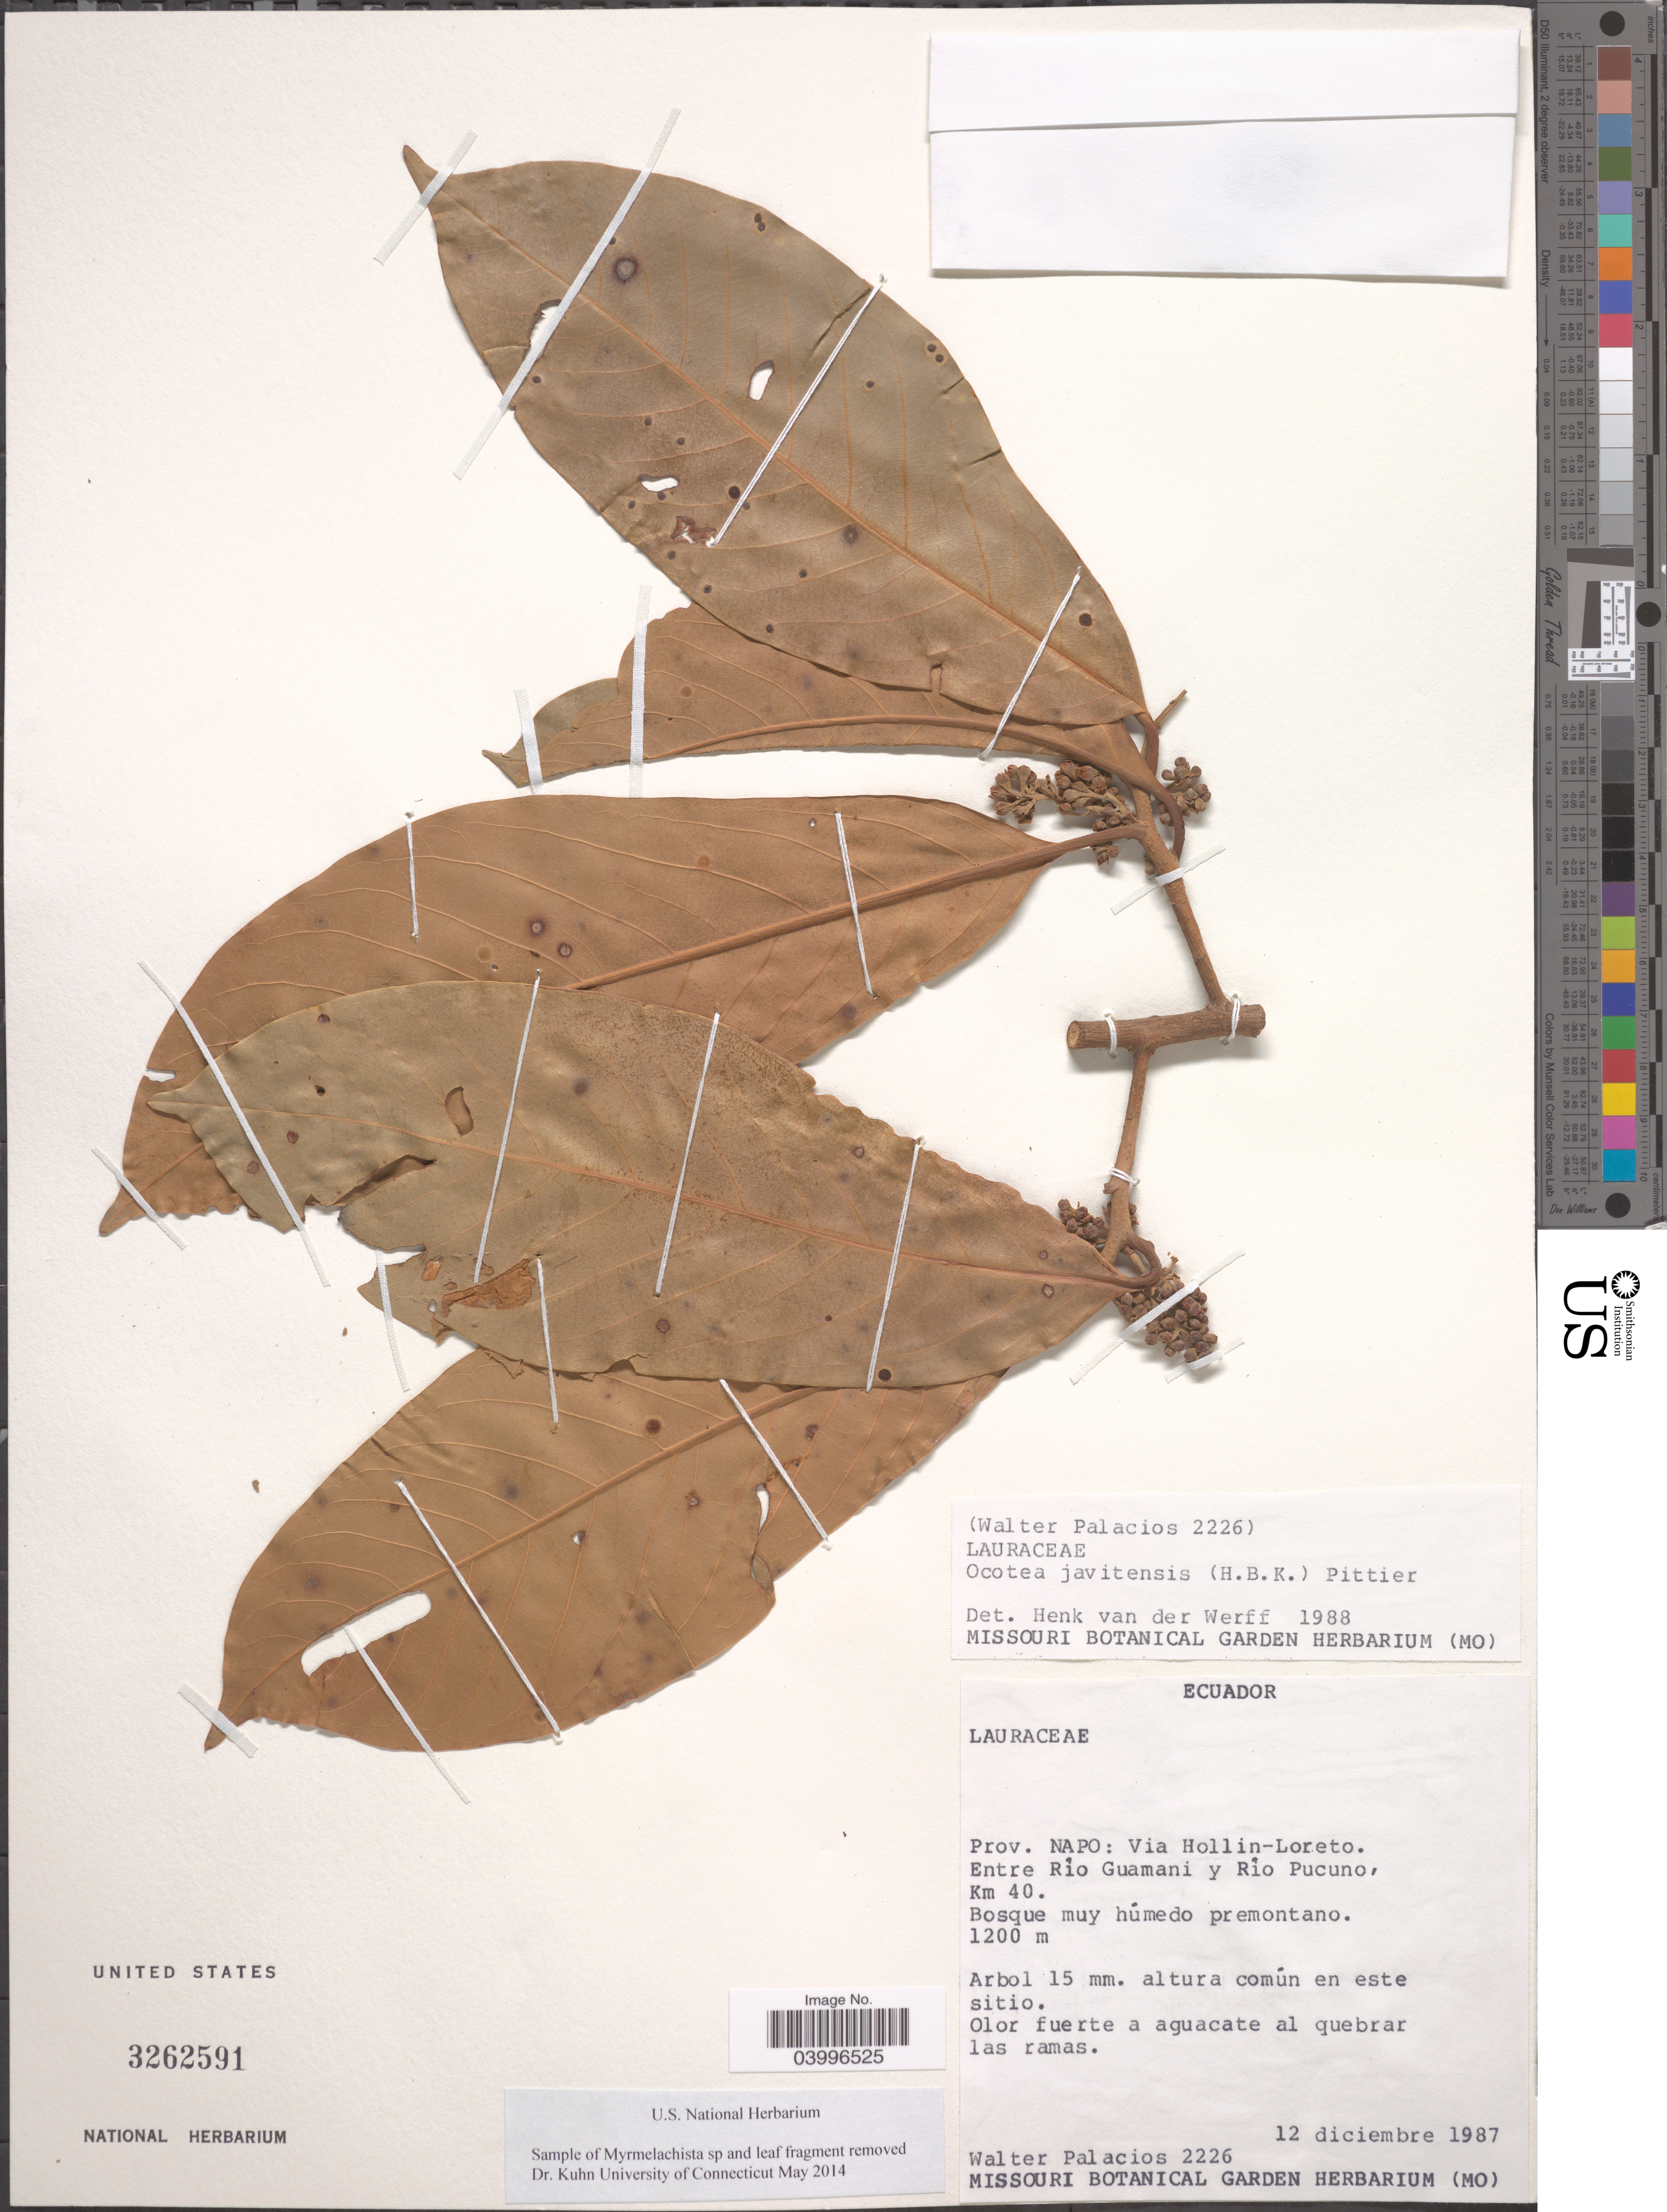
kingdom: Plantae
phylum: Tracheophyta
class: Magnoliopsida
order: Laurales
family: Lauraceae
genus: Ocotea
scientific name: Ocotea javitensis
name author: (Kunth) Pittier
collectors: W. Palacios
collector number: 2226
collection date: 1987-12-12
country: Ecuador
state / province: Napo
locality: Via Hollin-Loreto. Entre Rio Guamani y Rio Pucuno, Km 40.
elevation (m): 1200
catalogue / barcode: US 3262591